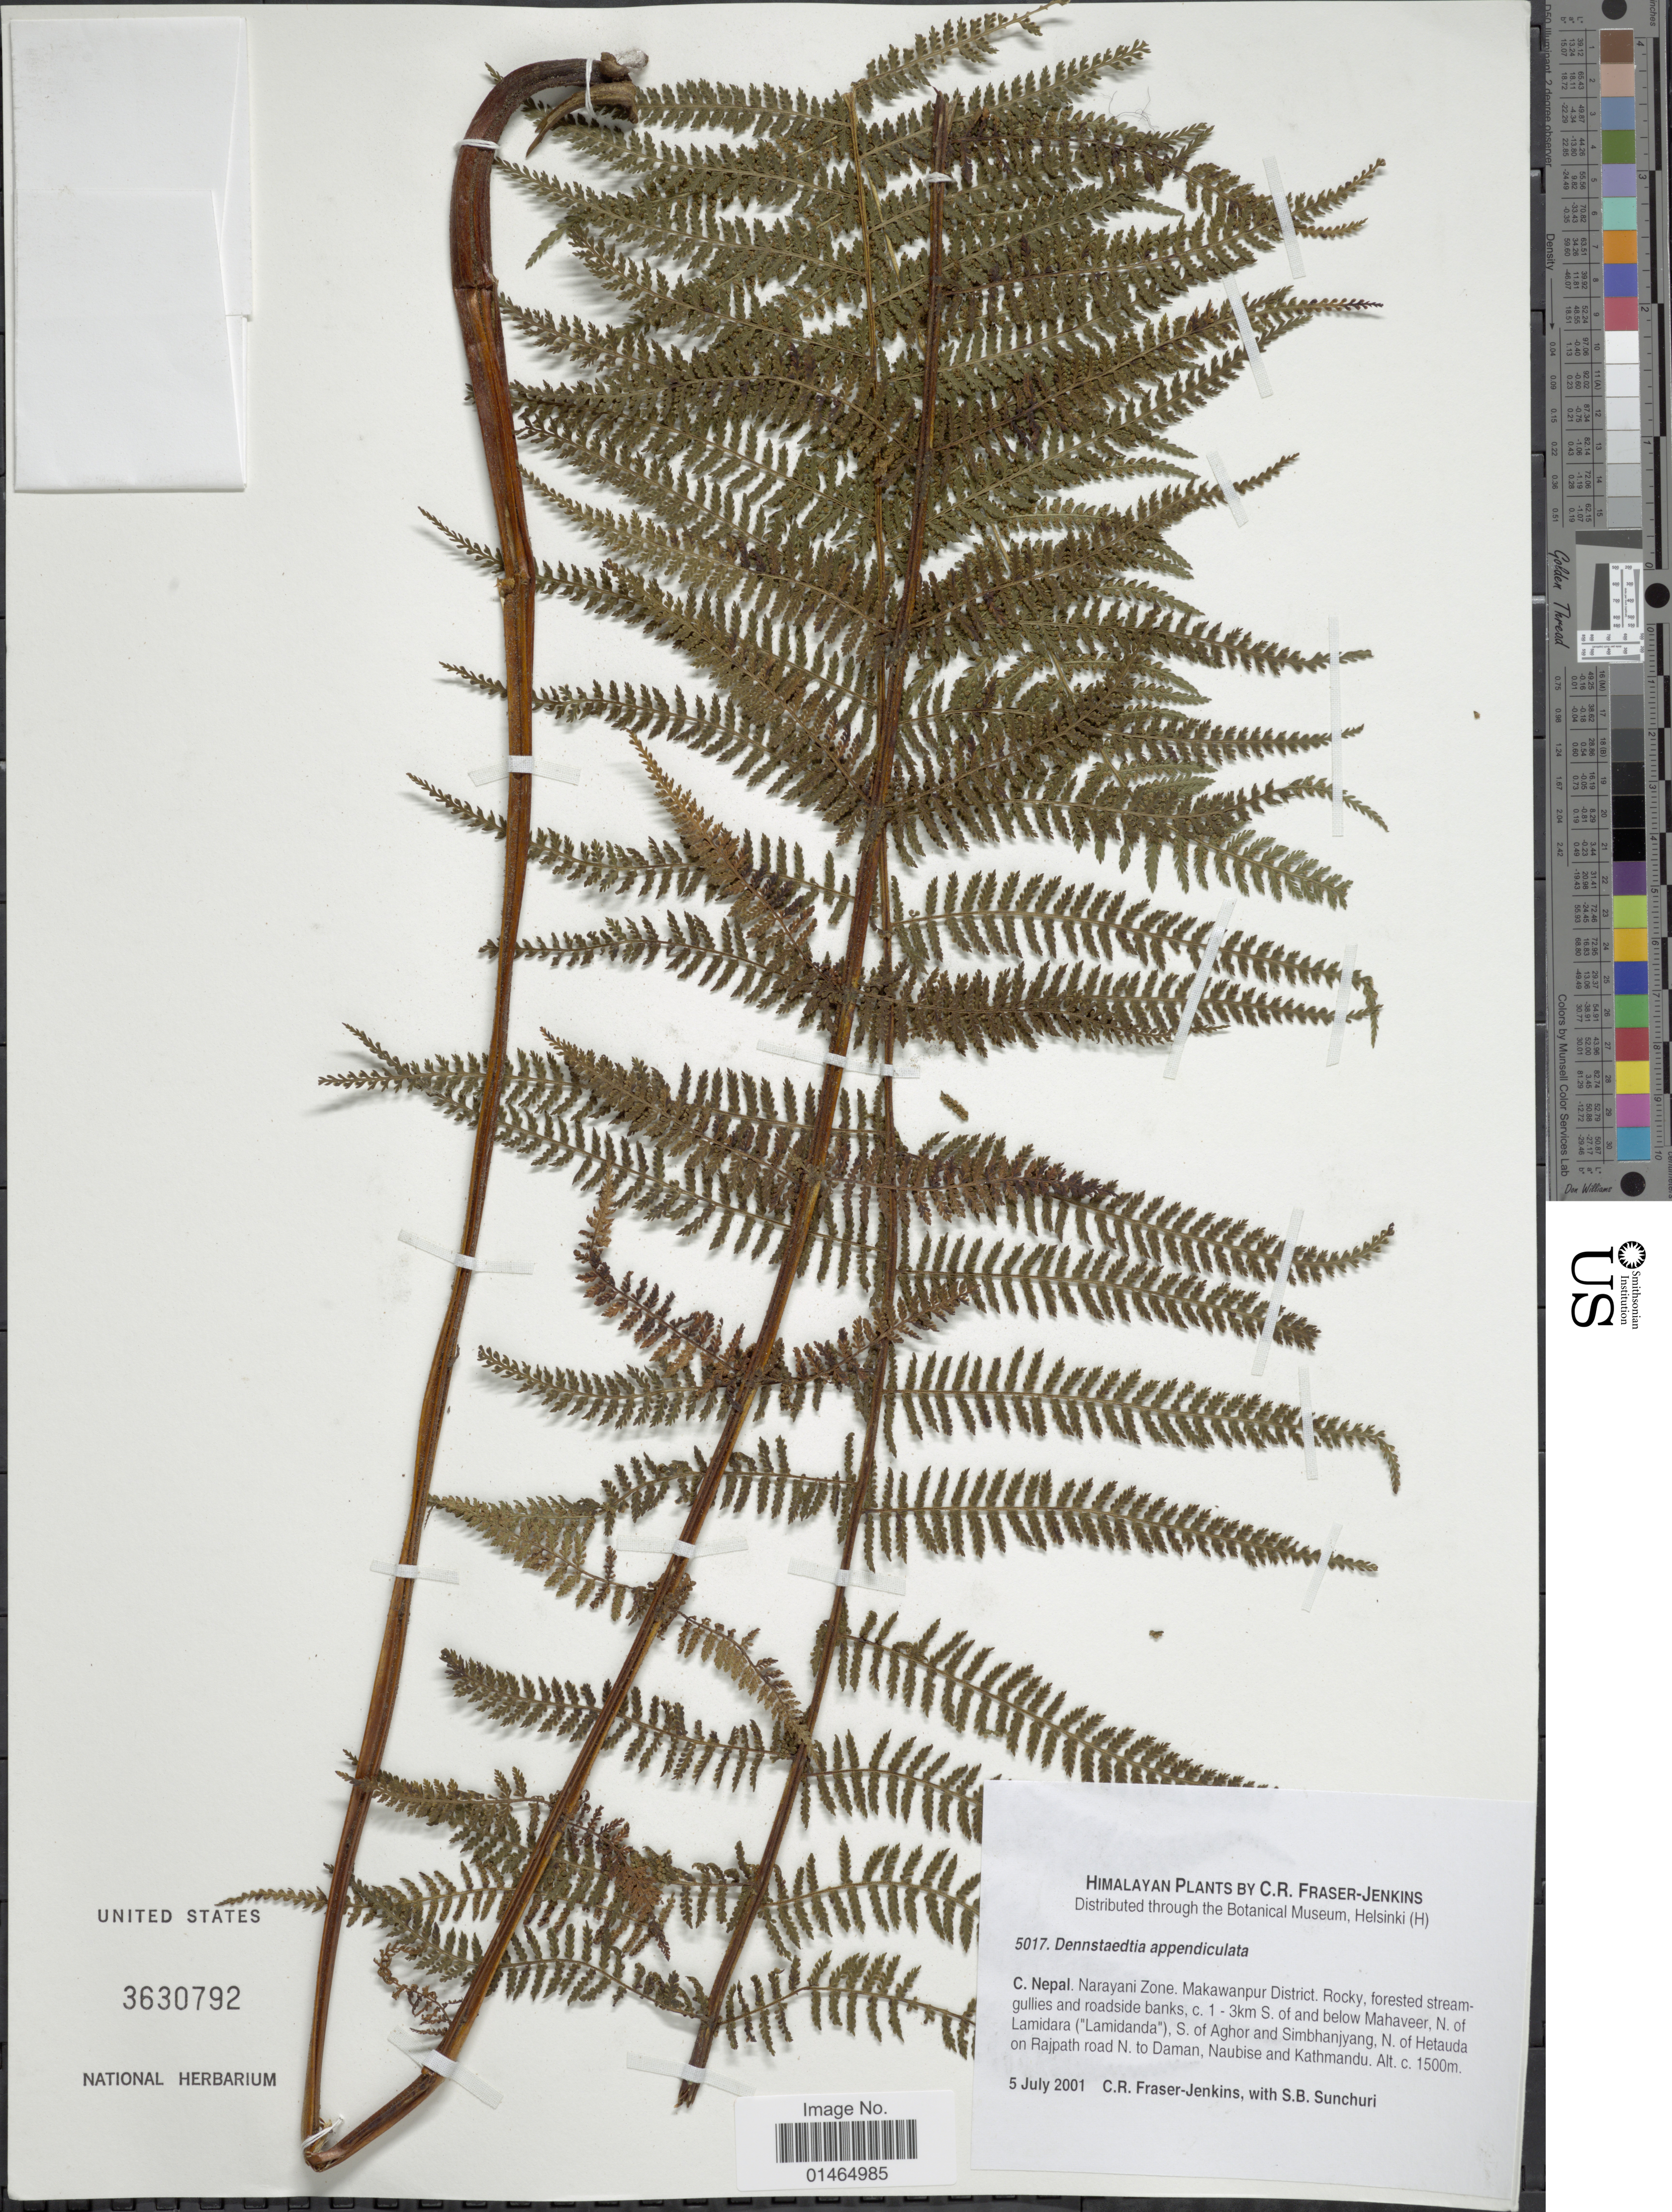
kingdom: Plantae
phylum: Tracheophyta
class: Polypodiopsida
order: Polypodiales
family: Dennstaedtiaceae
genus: Dennstaedtia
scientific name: Dennstaedtia appendiculata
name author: (Wall. ex Hook.) J. Sm.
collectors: C. R. Fraser-Jenkins & S. Sunchuri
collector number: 5017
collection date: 2001-07-05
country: Nepal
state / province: Narayani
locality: Nayayani Zone. Makawanpur District. Rocky, forested stream-gullies and roadside banks, c. 1-3km S. of and below Mahaveer, N. of Lamidara ("Lamidanda"), S. of Aghor and Simbhanjyang, N. of Hetauda on Rajpath road N. to Daman, Naubise and Kathmandu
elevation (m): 1500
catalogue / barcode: US 3630792